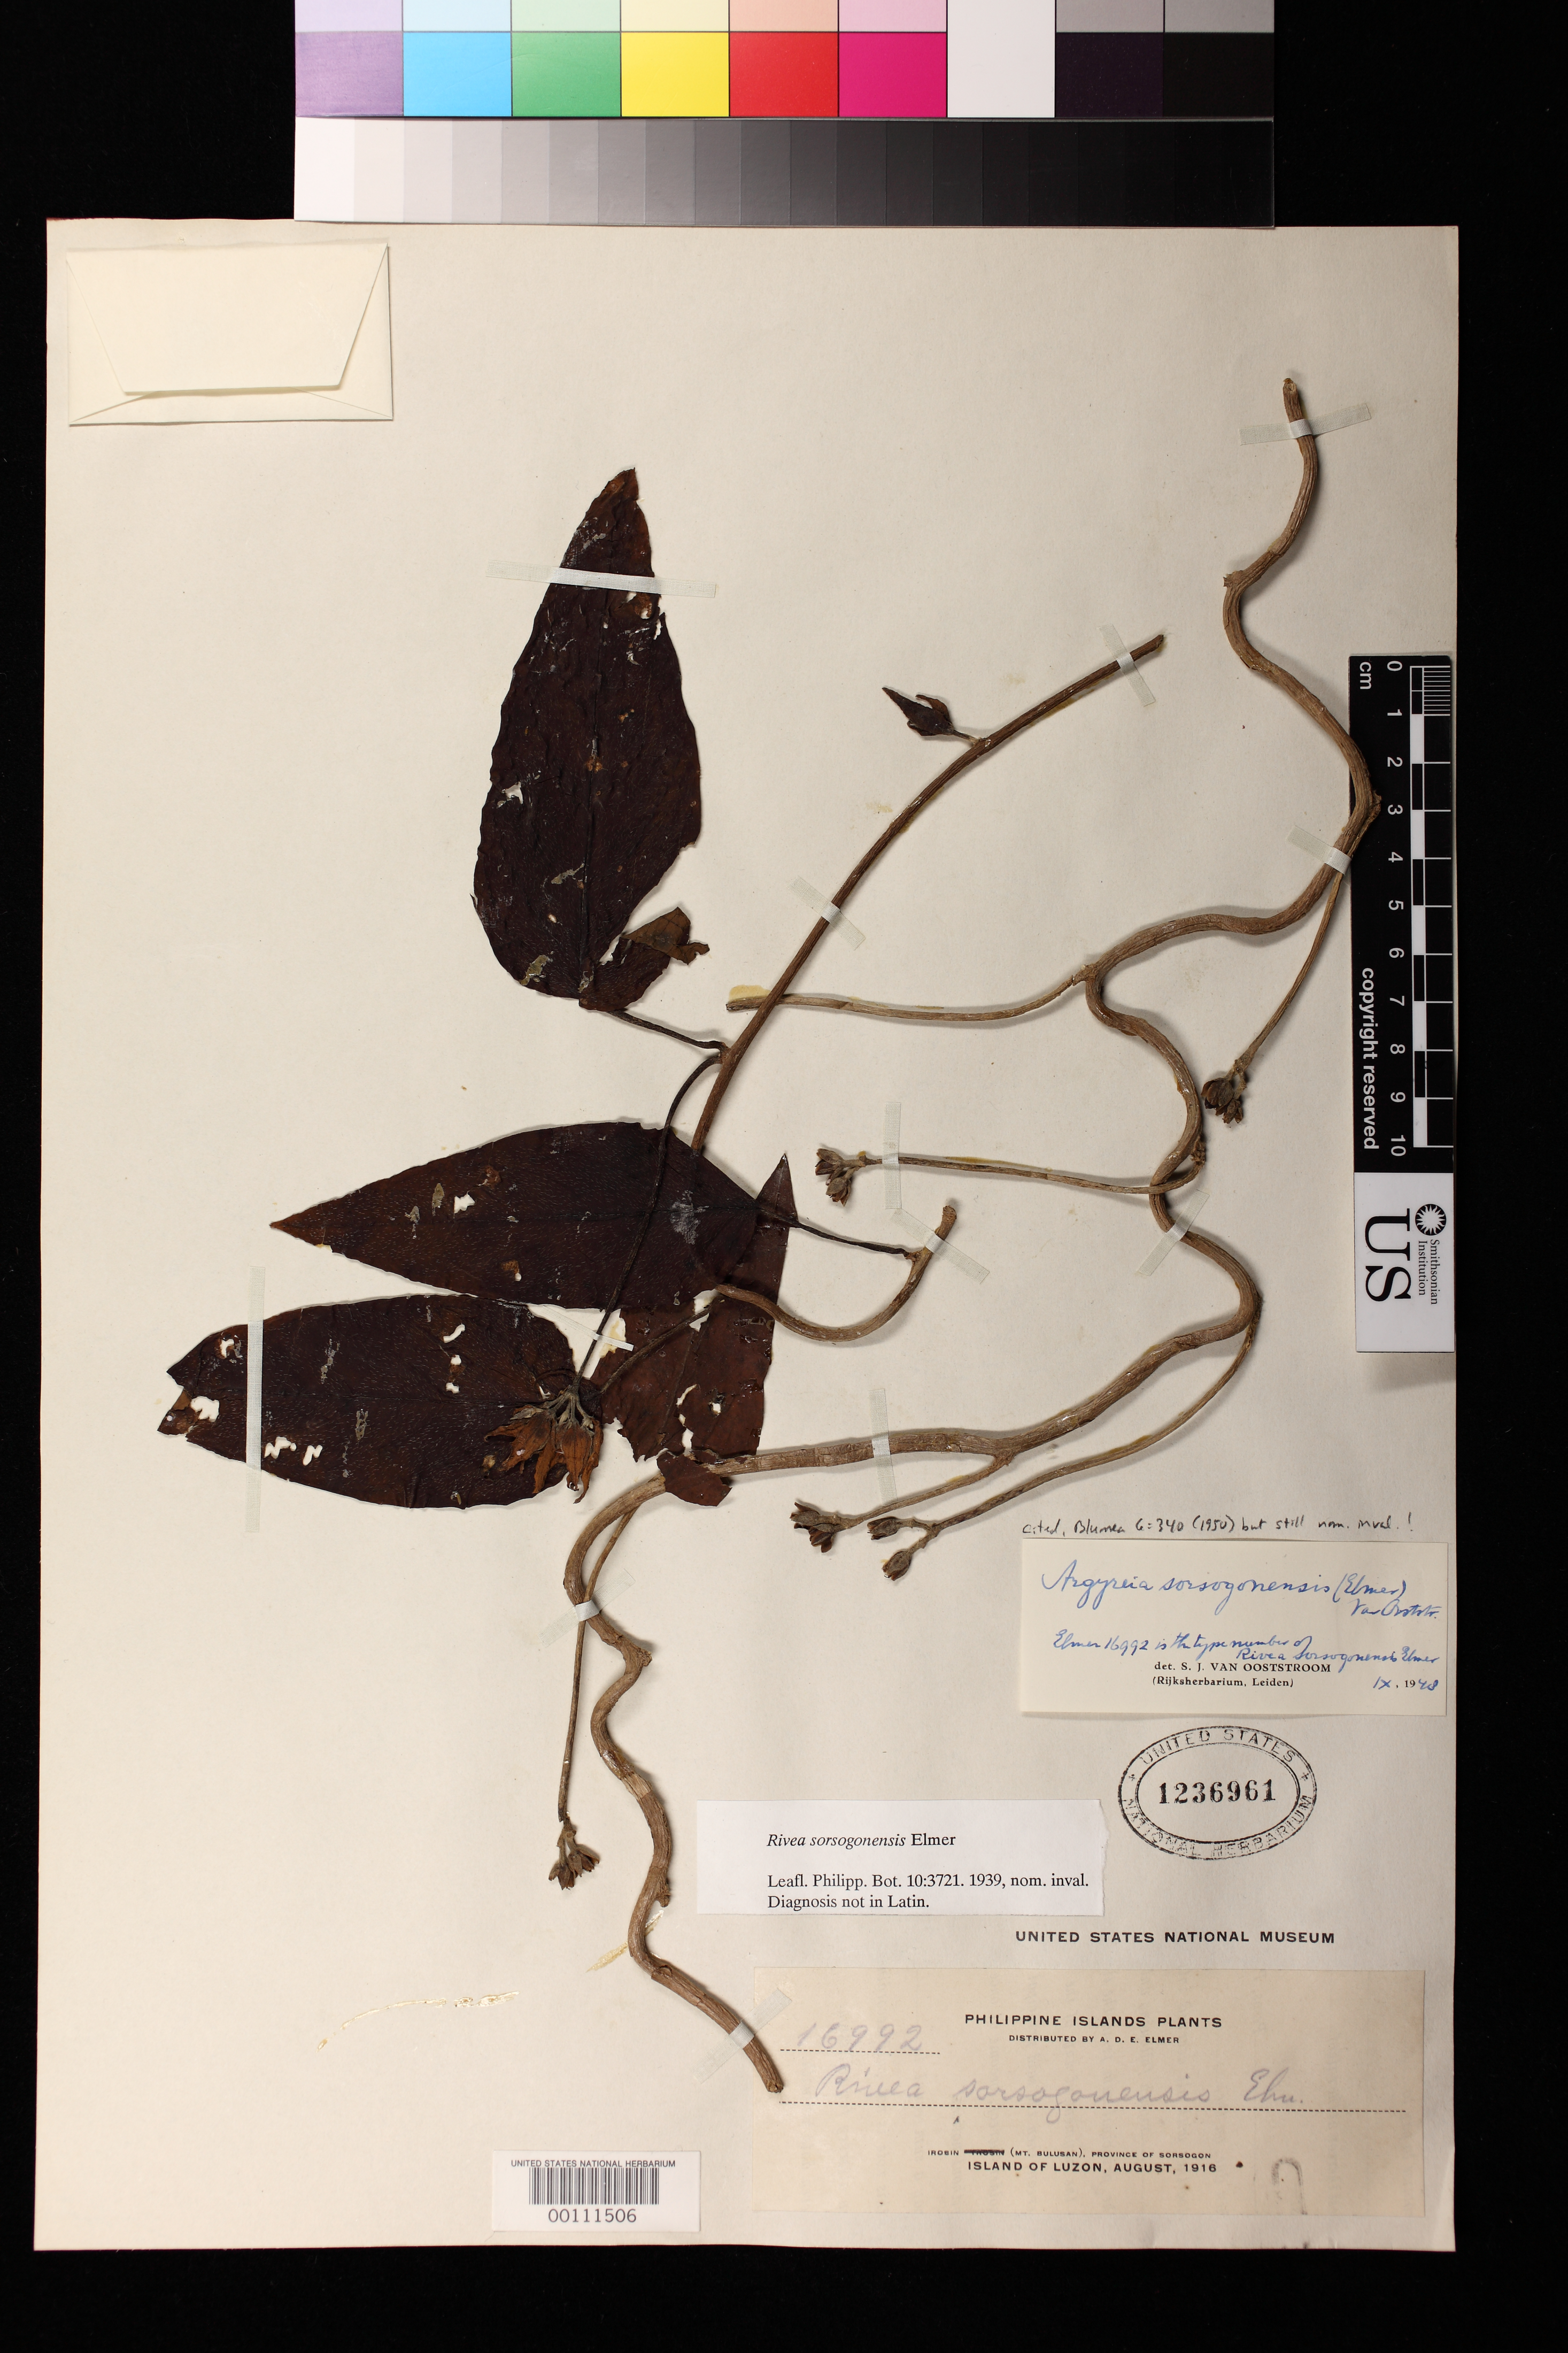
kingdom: Plantae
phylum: Tracheophyta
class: Magnoliopsida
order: Solanales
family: Convolvulaceae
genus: Rivea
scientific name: Rivea sorsogonensis Elmer, nom. inval.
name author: Elmer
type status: Voucher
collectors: A. D. E. Elmer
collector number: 16992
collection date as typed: Aug 1916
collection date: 1916-08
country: Philippines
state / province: Bicol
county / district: Sorsogon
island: Luzon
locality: Irosin, Mt. Bulusan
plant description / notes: "Type" of Rivea sorsogonensis Elmer, nom. inval. (published without Latin descr. or diagn.).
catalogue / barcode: US 1236961